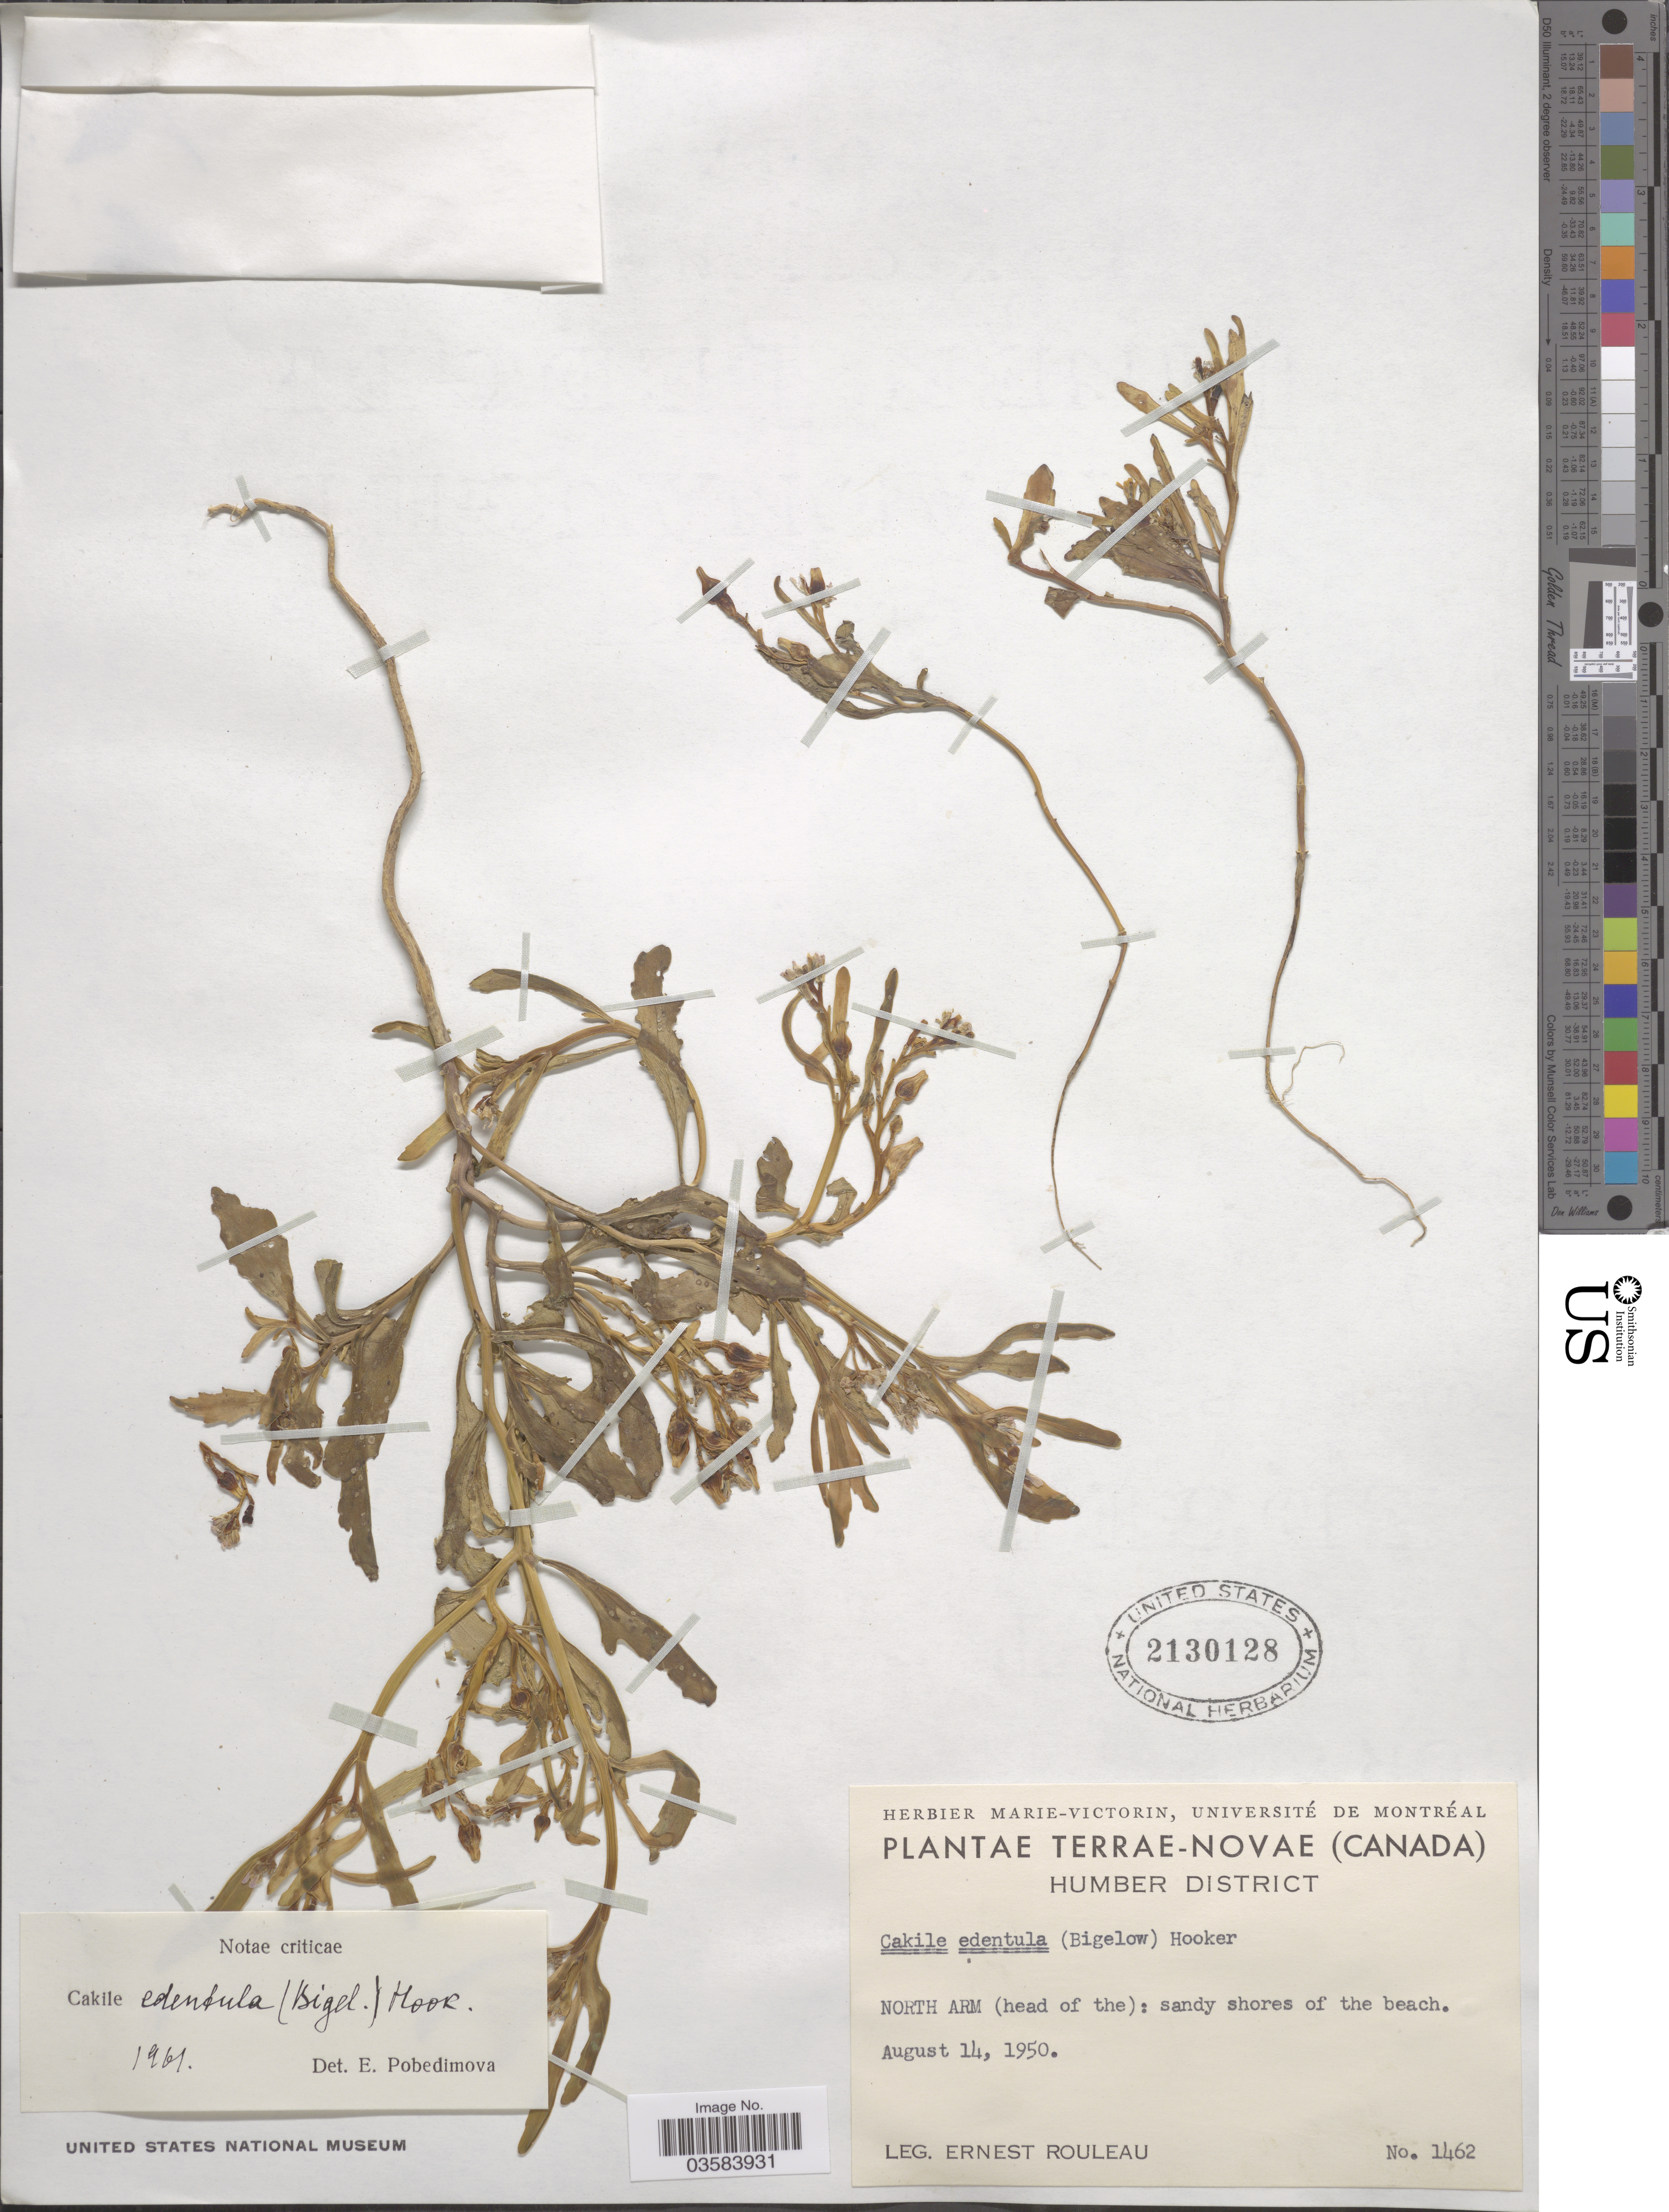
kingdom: Plantae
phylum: Tracheophyta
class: Magnoliopsida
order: Brassicales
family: Brassicaceae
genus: Cakile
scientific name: Cakile sp.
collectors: E. Rouleau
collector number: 1462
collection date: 1950-08-14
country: Canada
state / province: Quebec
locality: Plantae Terrae-Novae (Canada) Humber District. North Arm (head of the): sandy shores of the beach.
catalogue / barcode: US 2130128